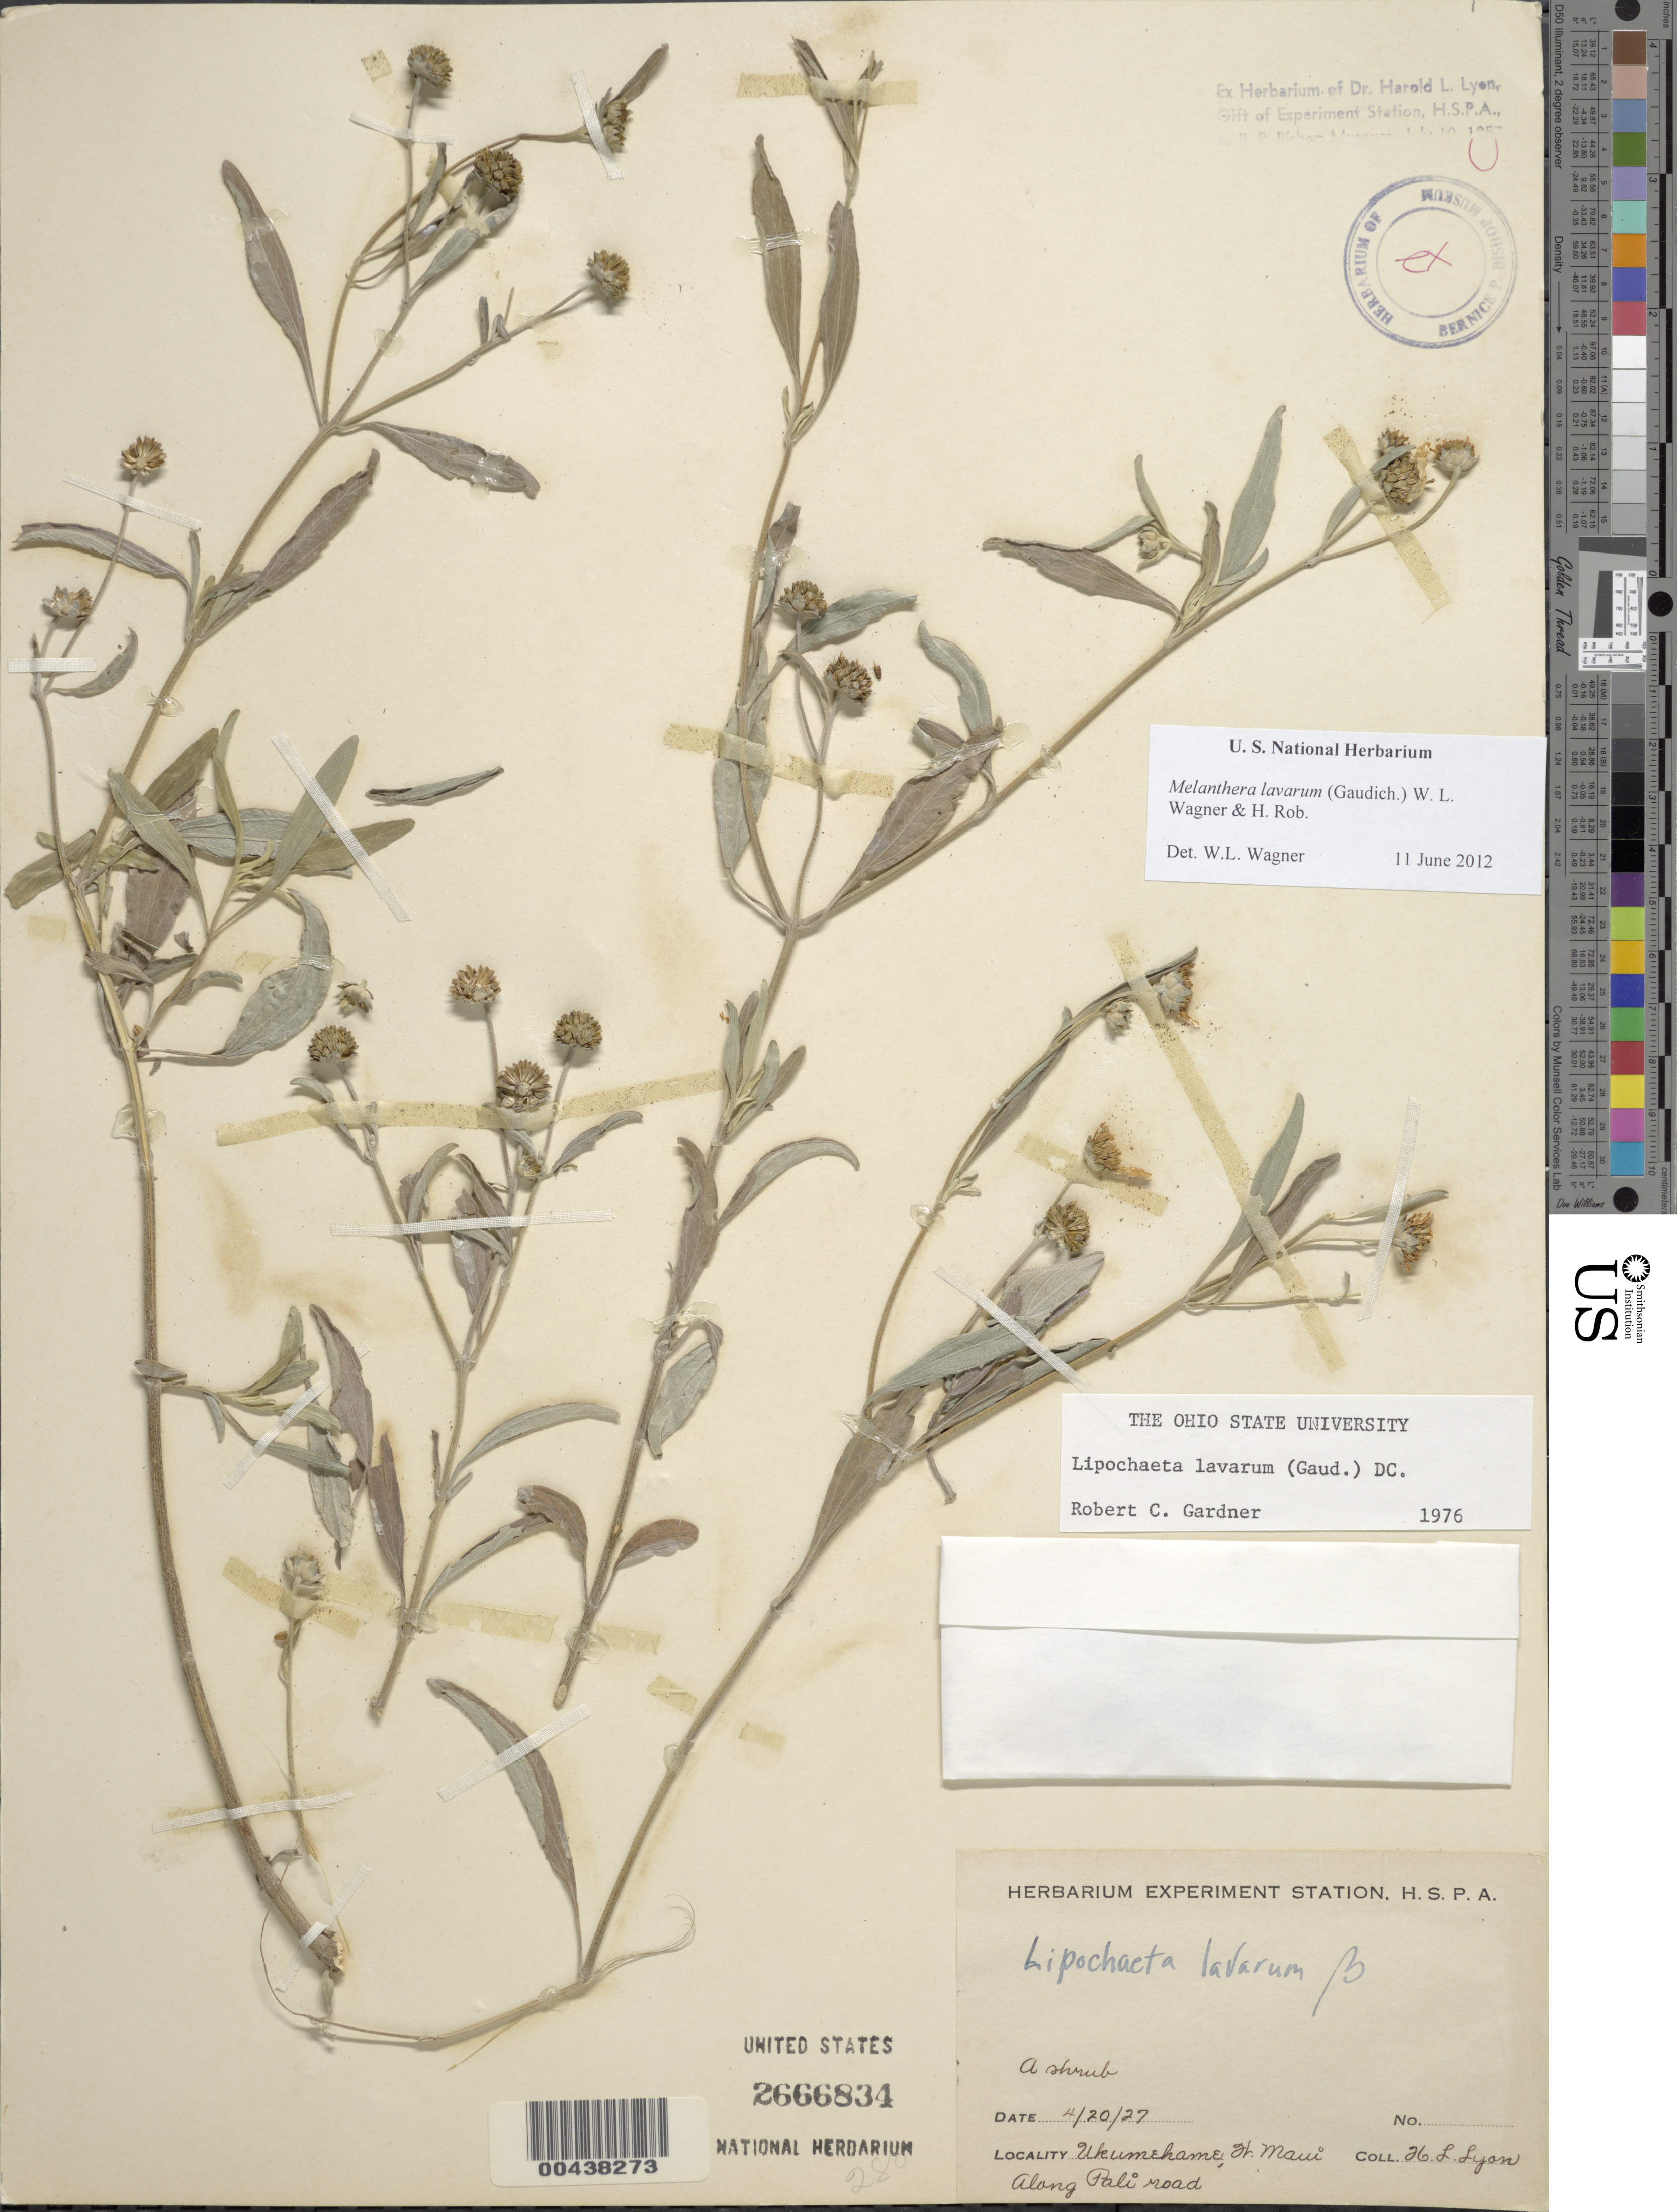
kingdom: Plantae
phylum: Tracheophyta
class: Magnoliopsida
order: Asterales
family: Asteraceae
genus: Wollastonia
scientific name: Wollastonia lavarum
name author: (Gaudich.) Orchard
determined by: Wagner, W. L., (BOT), Smithsonian Institution - National Museum of Natural History (UNITED STATES)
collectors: H. Lyon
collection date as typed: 20 Apr 1927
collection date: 1927-04-20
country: United States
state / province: Hawaii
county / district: Maui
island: Maui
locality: Ukumehame, W, Maui, along Pali Road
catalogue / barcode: US 2666834